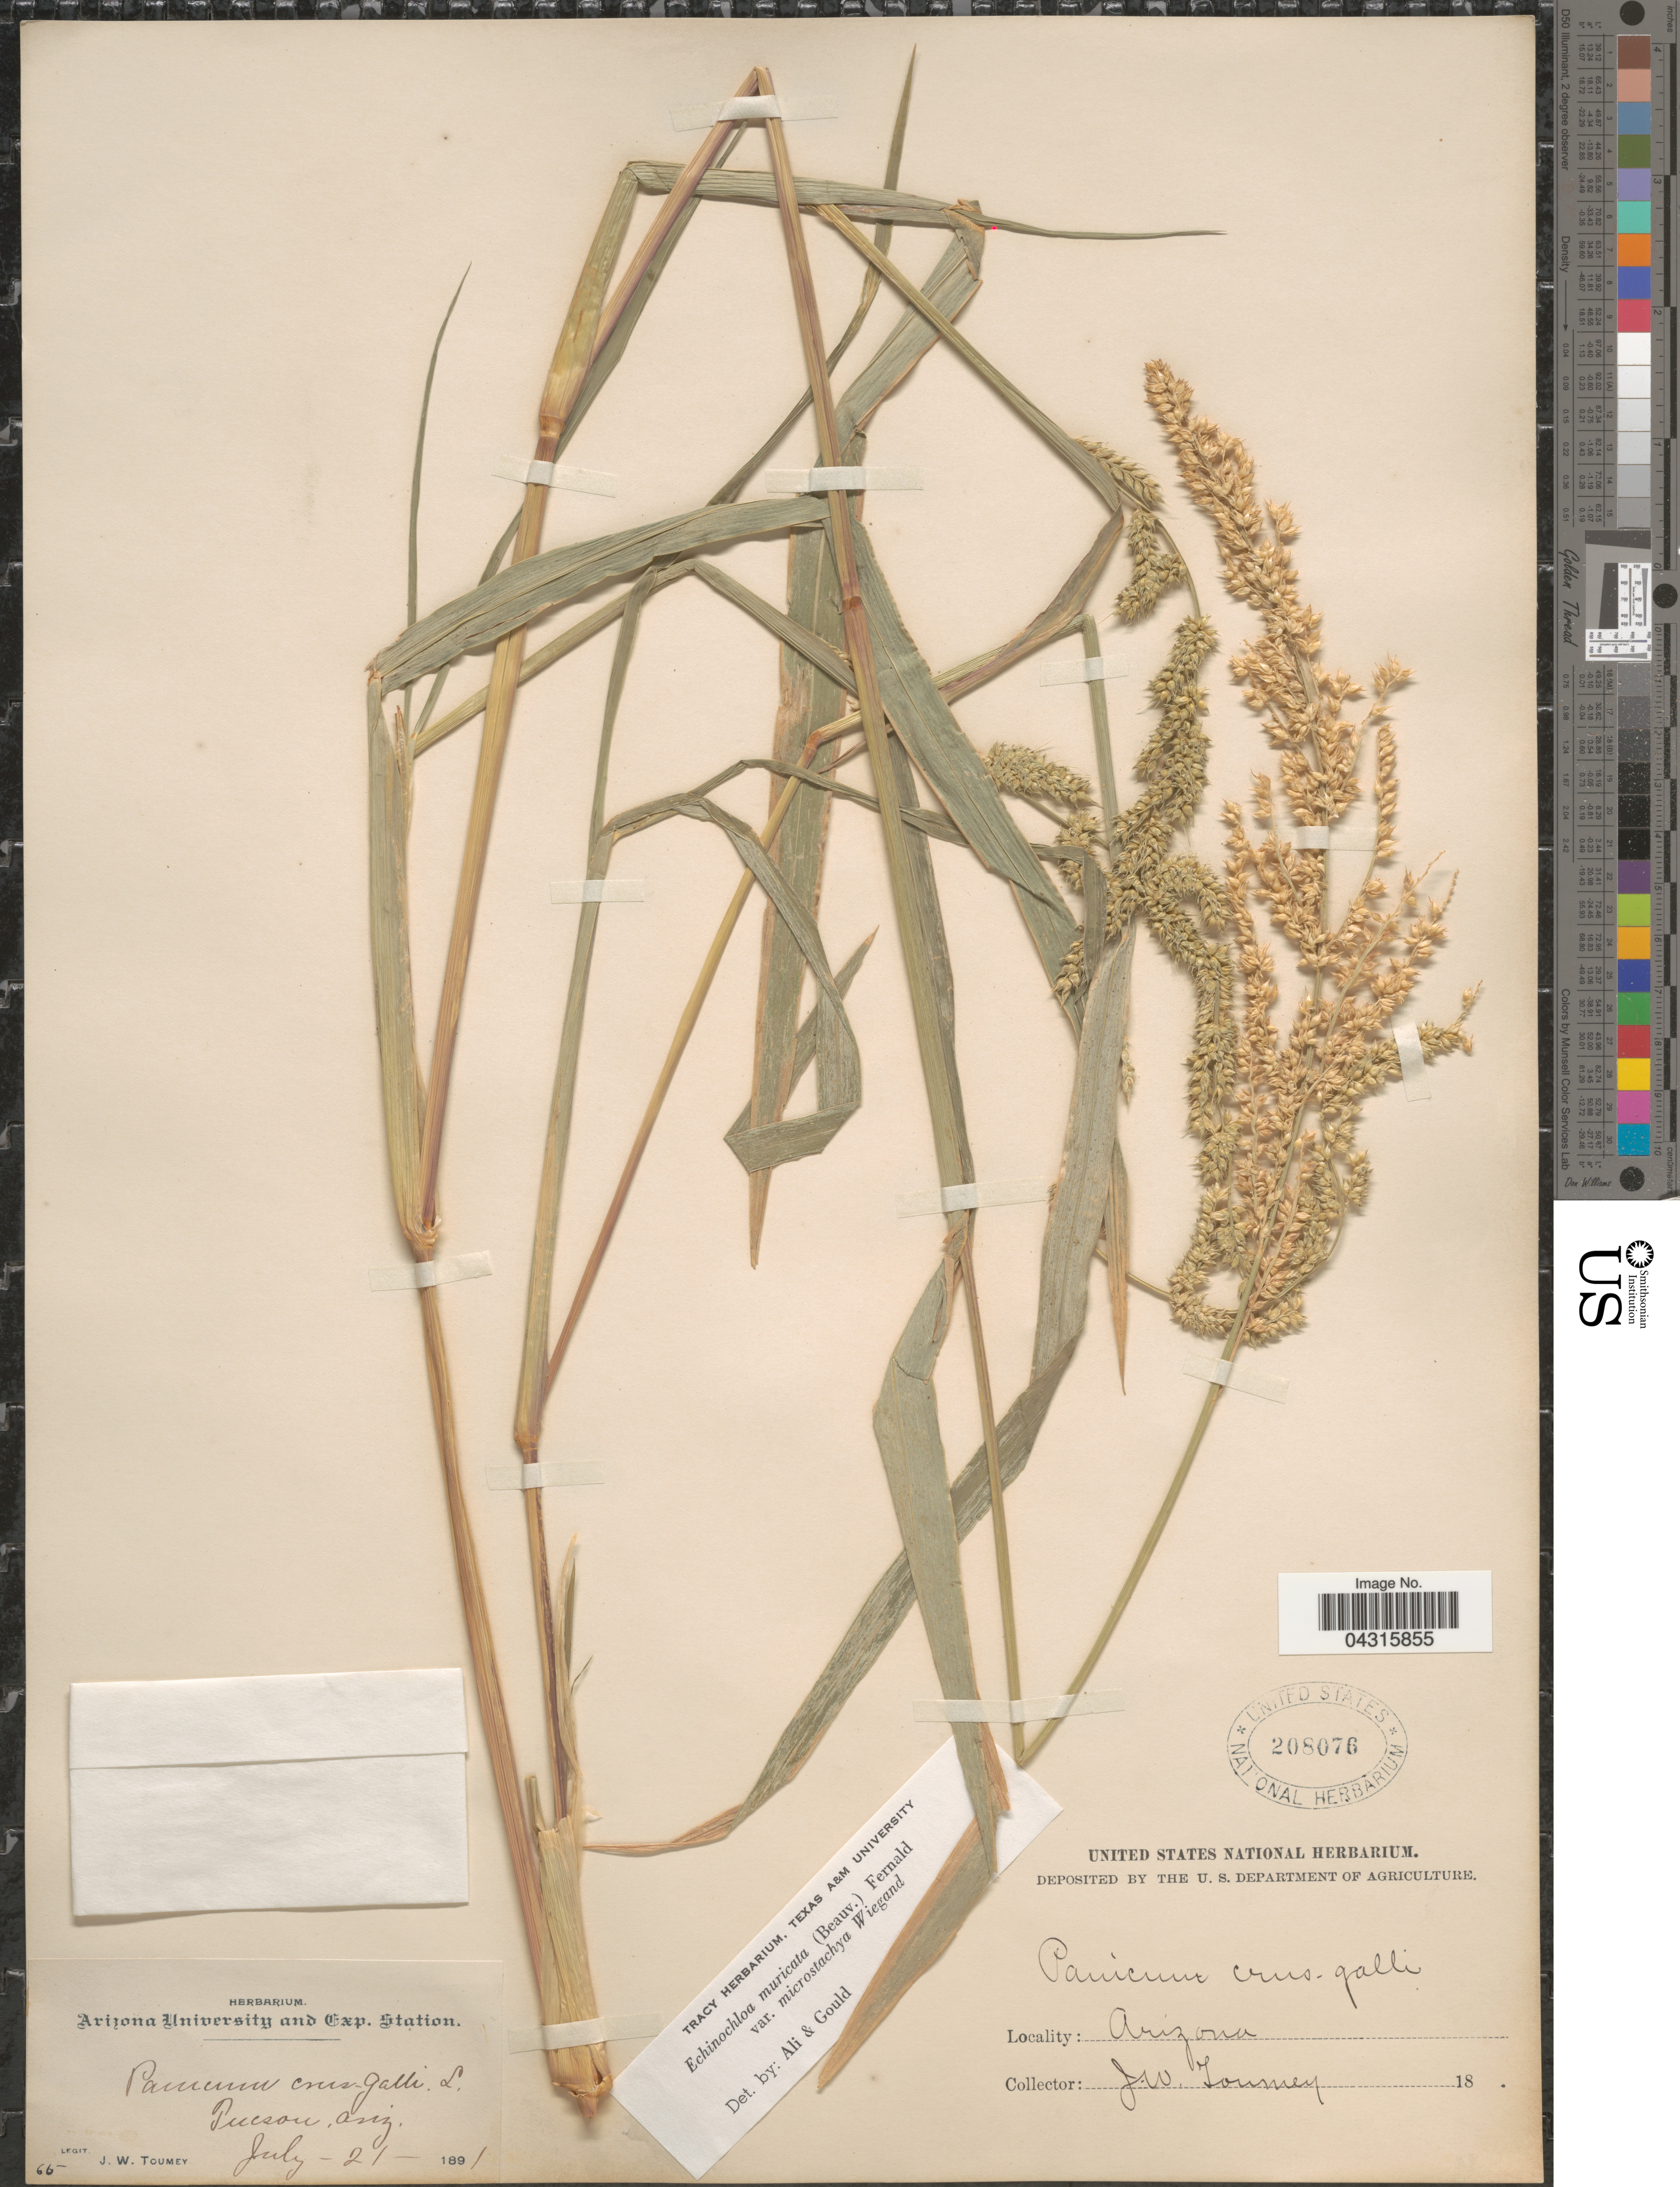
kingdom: Plantae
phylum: Tracheophyta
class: Liliopsida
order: Poales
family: Poaceae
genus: Echinochloa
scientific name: Echinochloa muricata var. microstachya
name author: Wiegand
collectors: J. W. Toumey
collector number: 66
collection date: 1891-07-21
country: United States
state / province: Arizona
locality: Tucson.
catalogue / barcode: US 208076